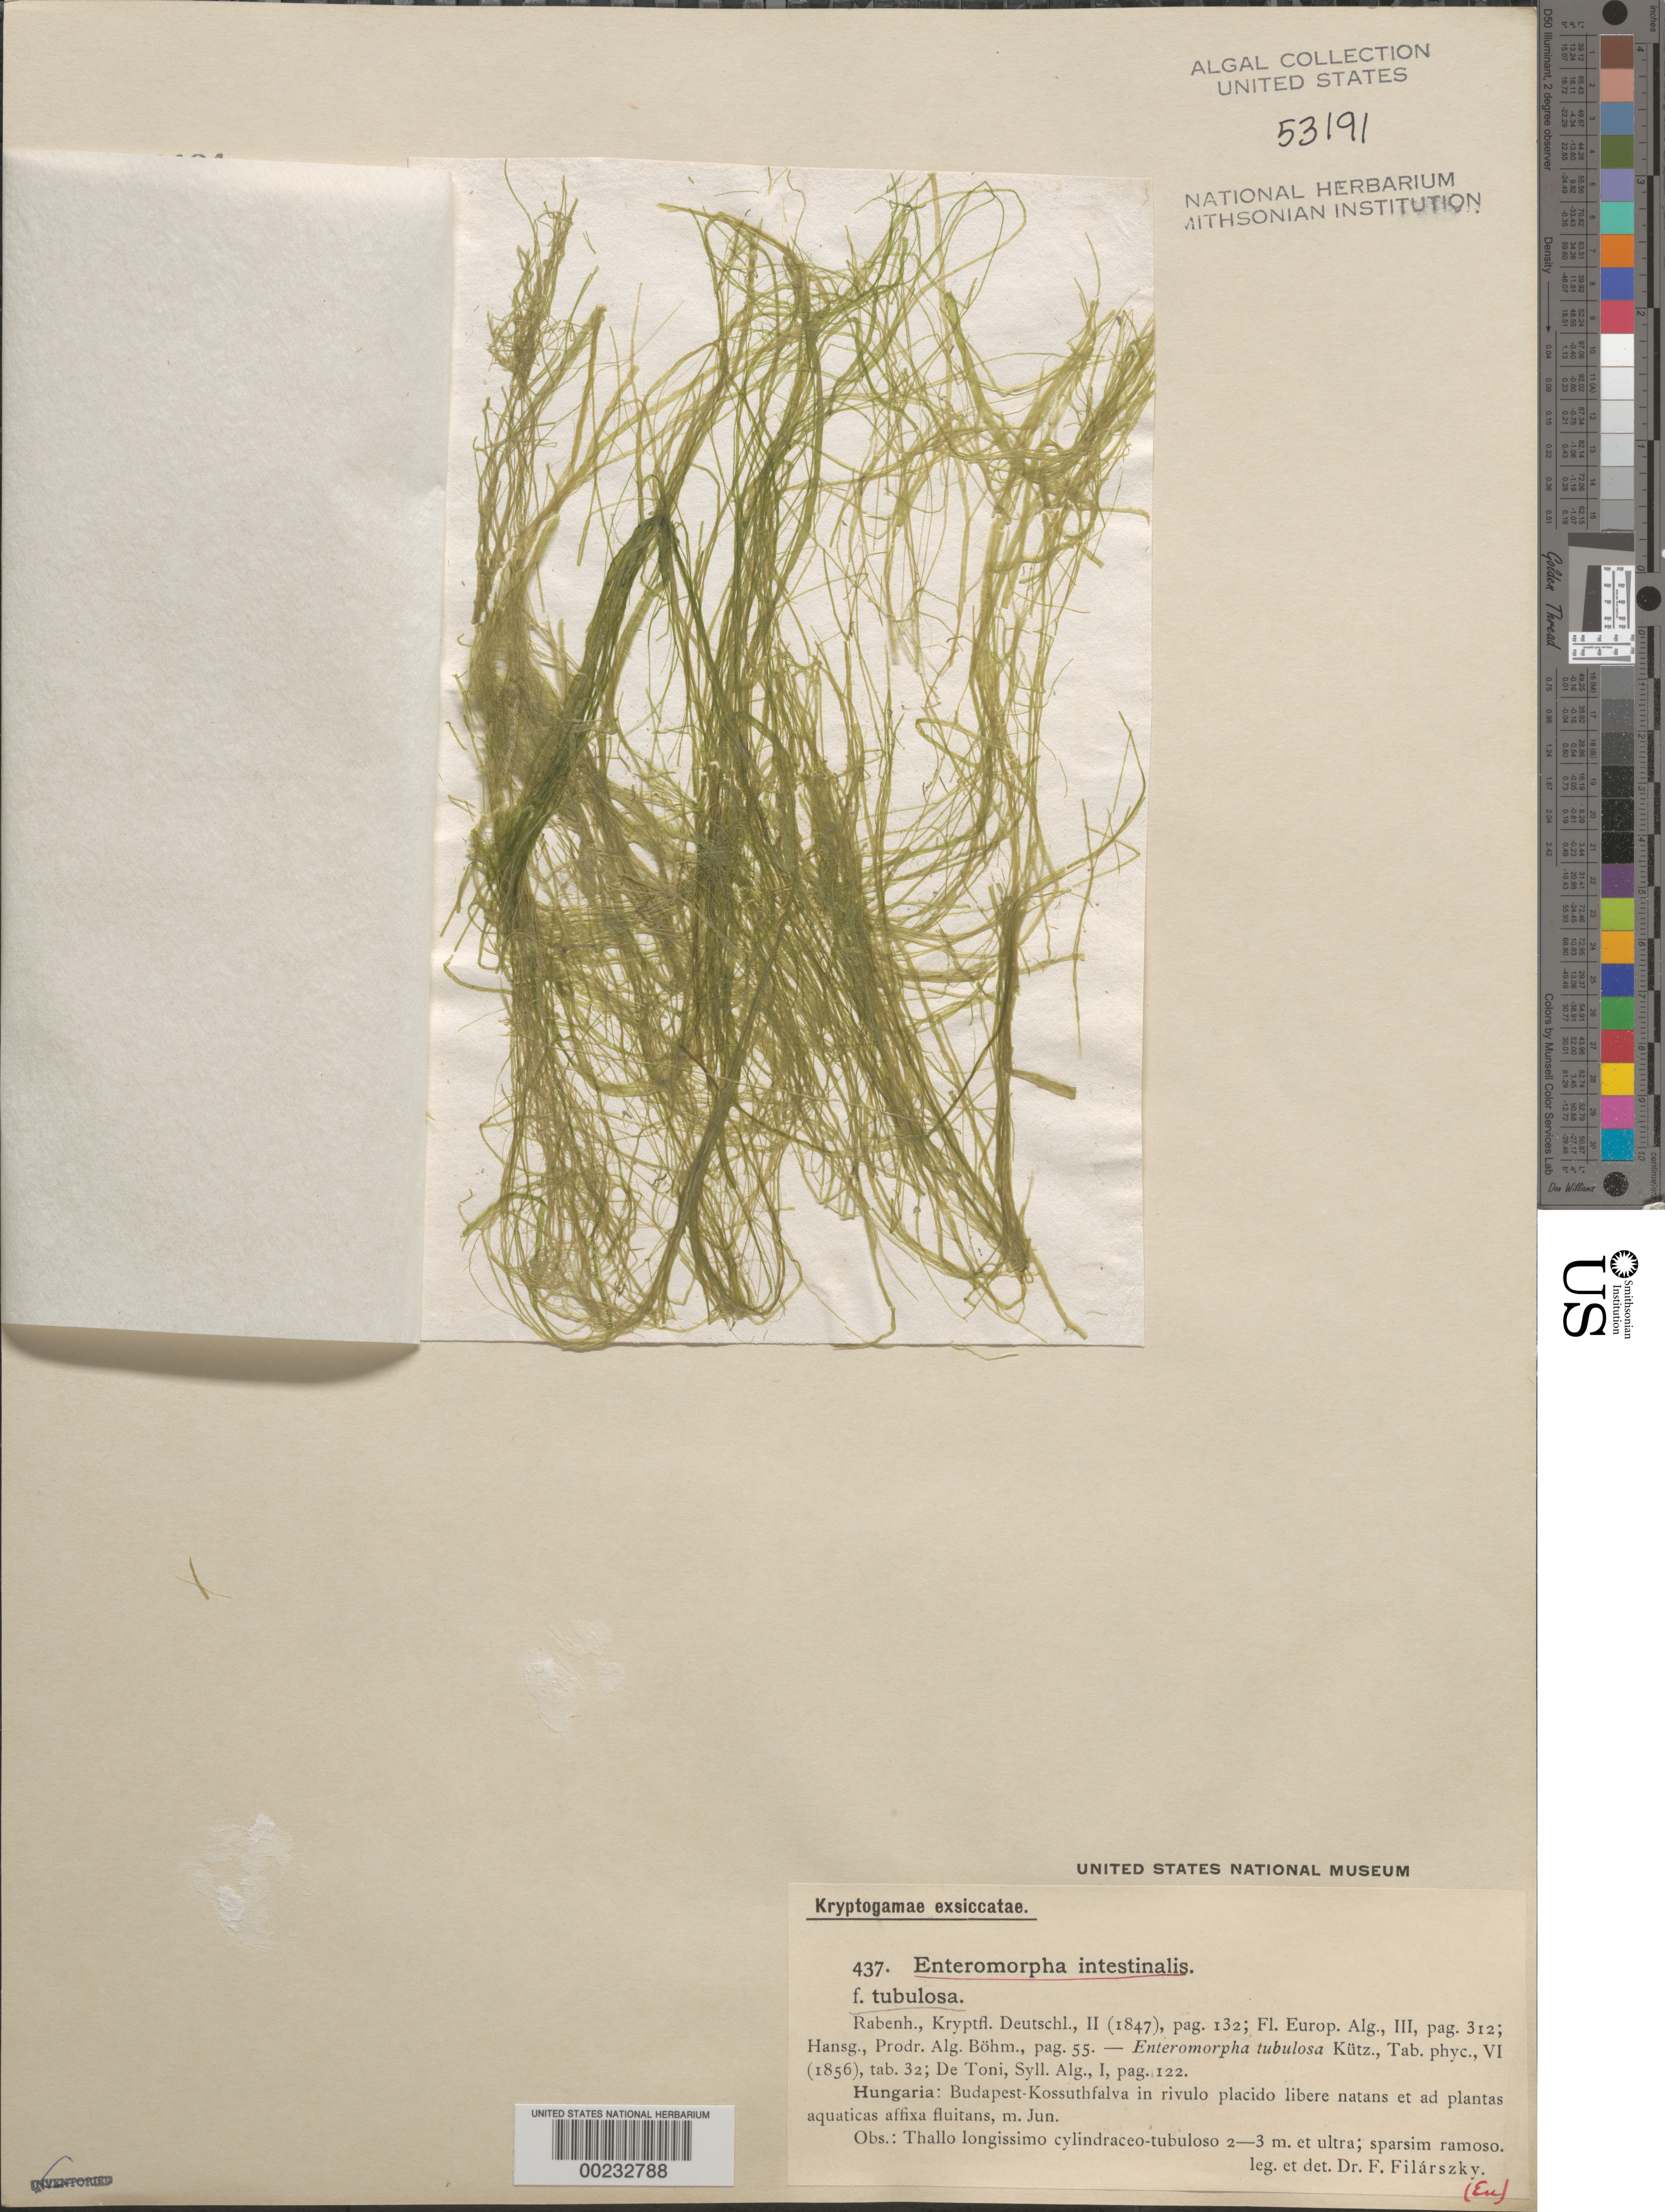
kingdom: Plantae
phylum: Chlorophyta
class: Ulvophyceae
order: Ulvales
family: Ulvaceae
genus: Ulva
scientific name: Ulva intestinalis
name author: L.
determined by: Algae name updating Project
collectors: F. Filarszky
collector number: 437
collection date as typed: Jun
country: Hungary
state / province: Budapest, Capital District of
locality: Budapest-kossuthfalva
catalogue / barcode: US 53191